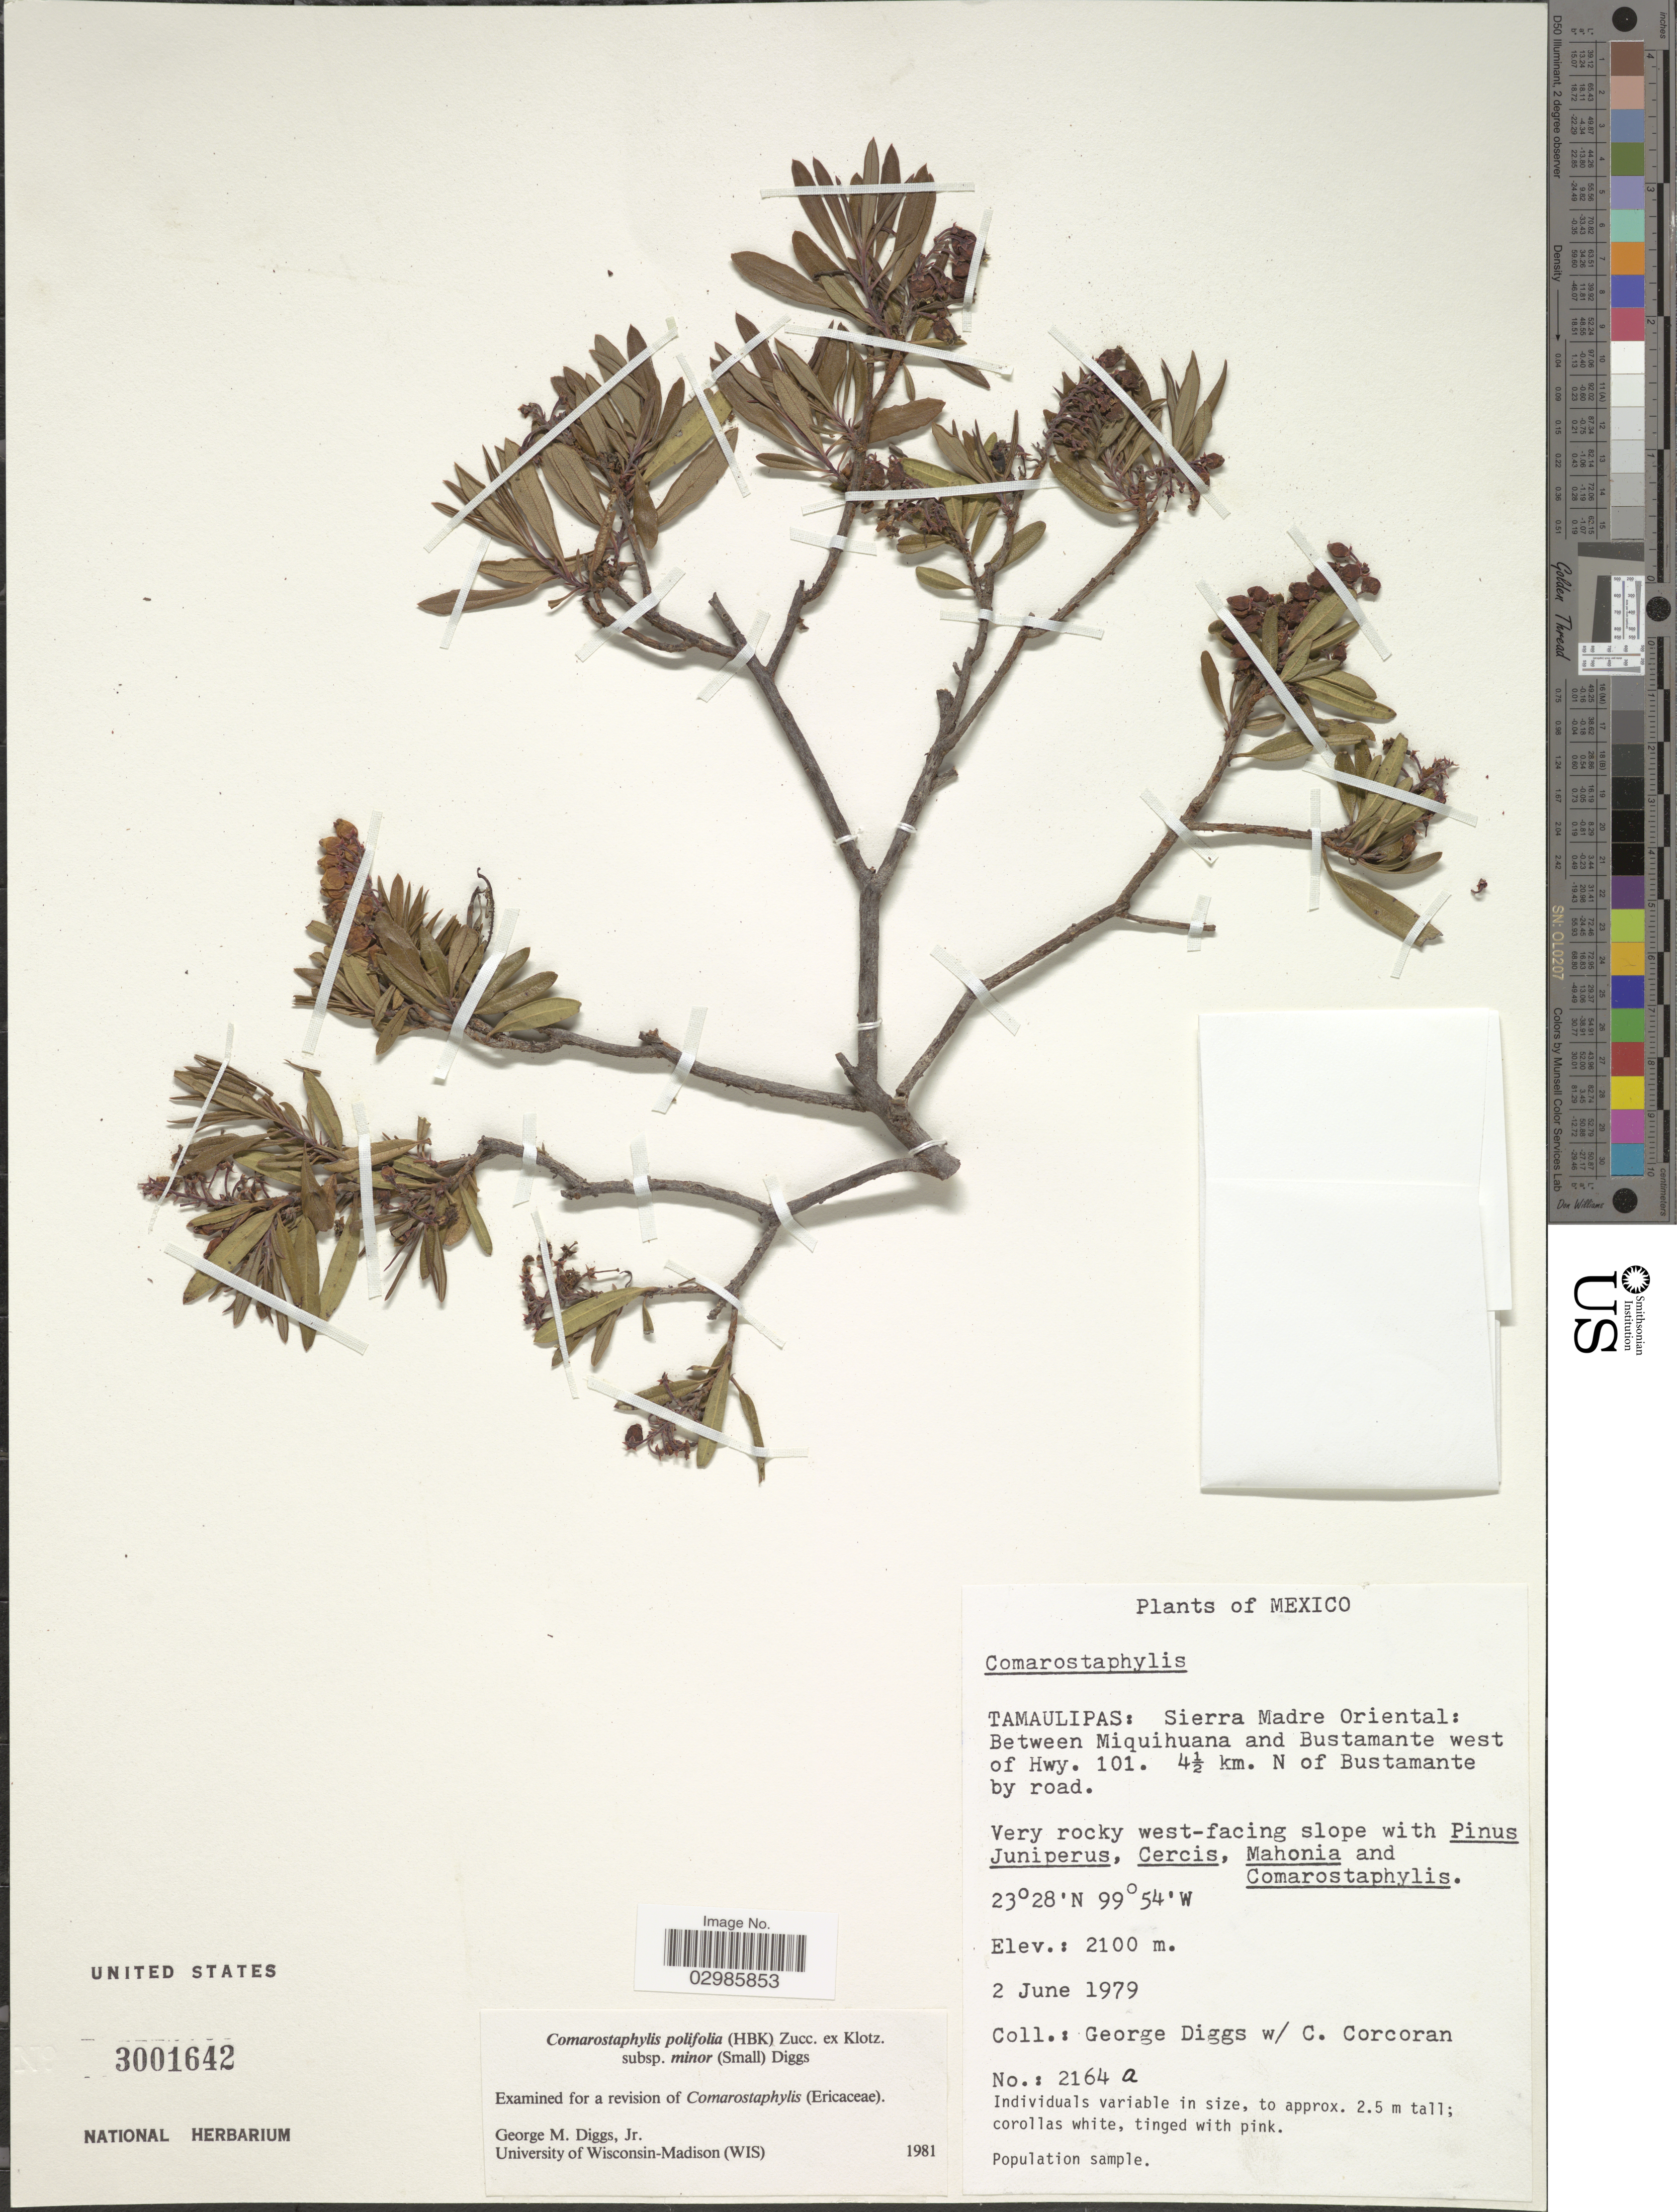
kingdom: Plantae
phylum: Tracheophyta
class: Magnoliopsida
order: Ericales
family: Ericaceae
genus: Comarostaphylis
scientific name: Comarostaphylis polifolia subsp. minor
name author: (Small) Diggs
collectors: G. Diggs & C. Corcoran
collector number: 2164a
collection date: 1979-06-02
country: Mexico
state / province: Tamaulipas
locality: Sierra Madre Oriental: Between Miquihuana and Bustamante west of Hwy. 101. 4½ km. N of Bustamante by road.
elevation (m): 2100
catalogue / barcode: US 3001642